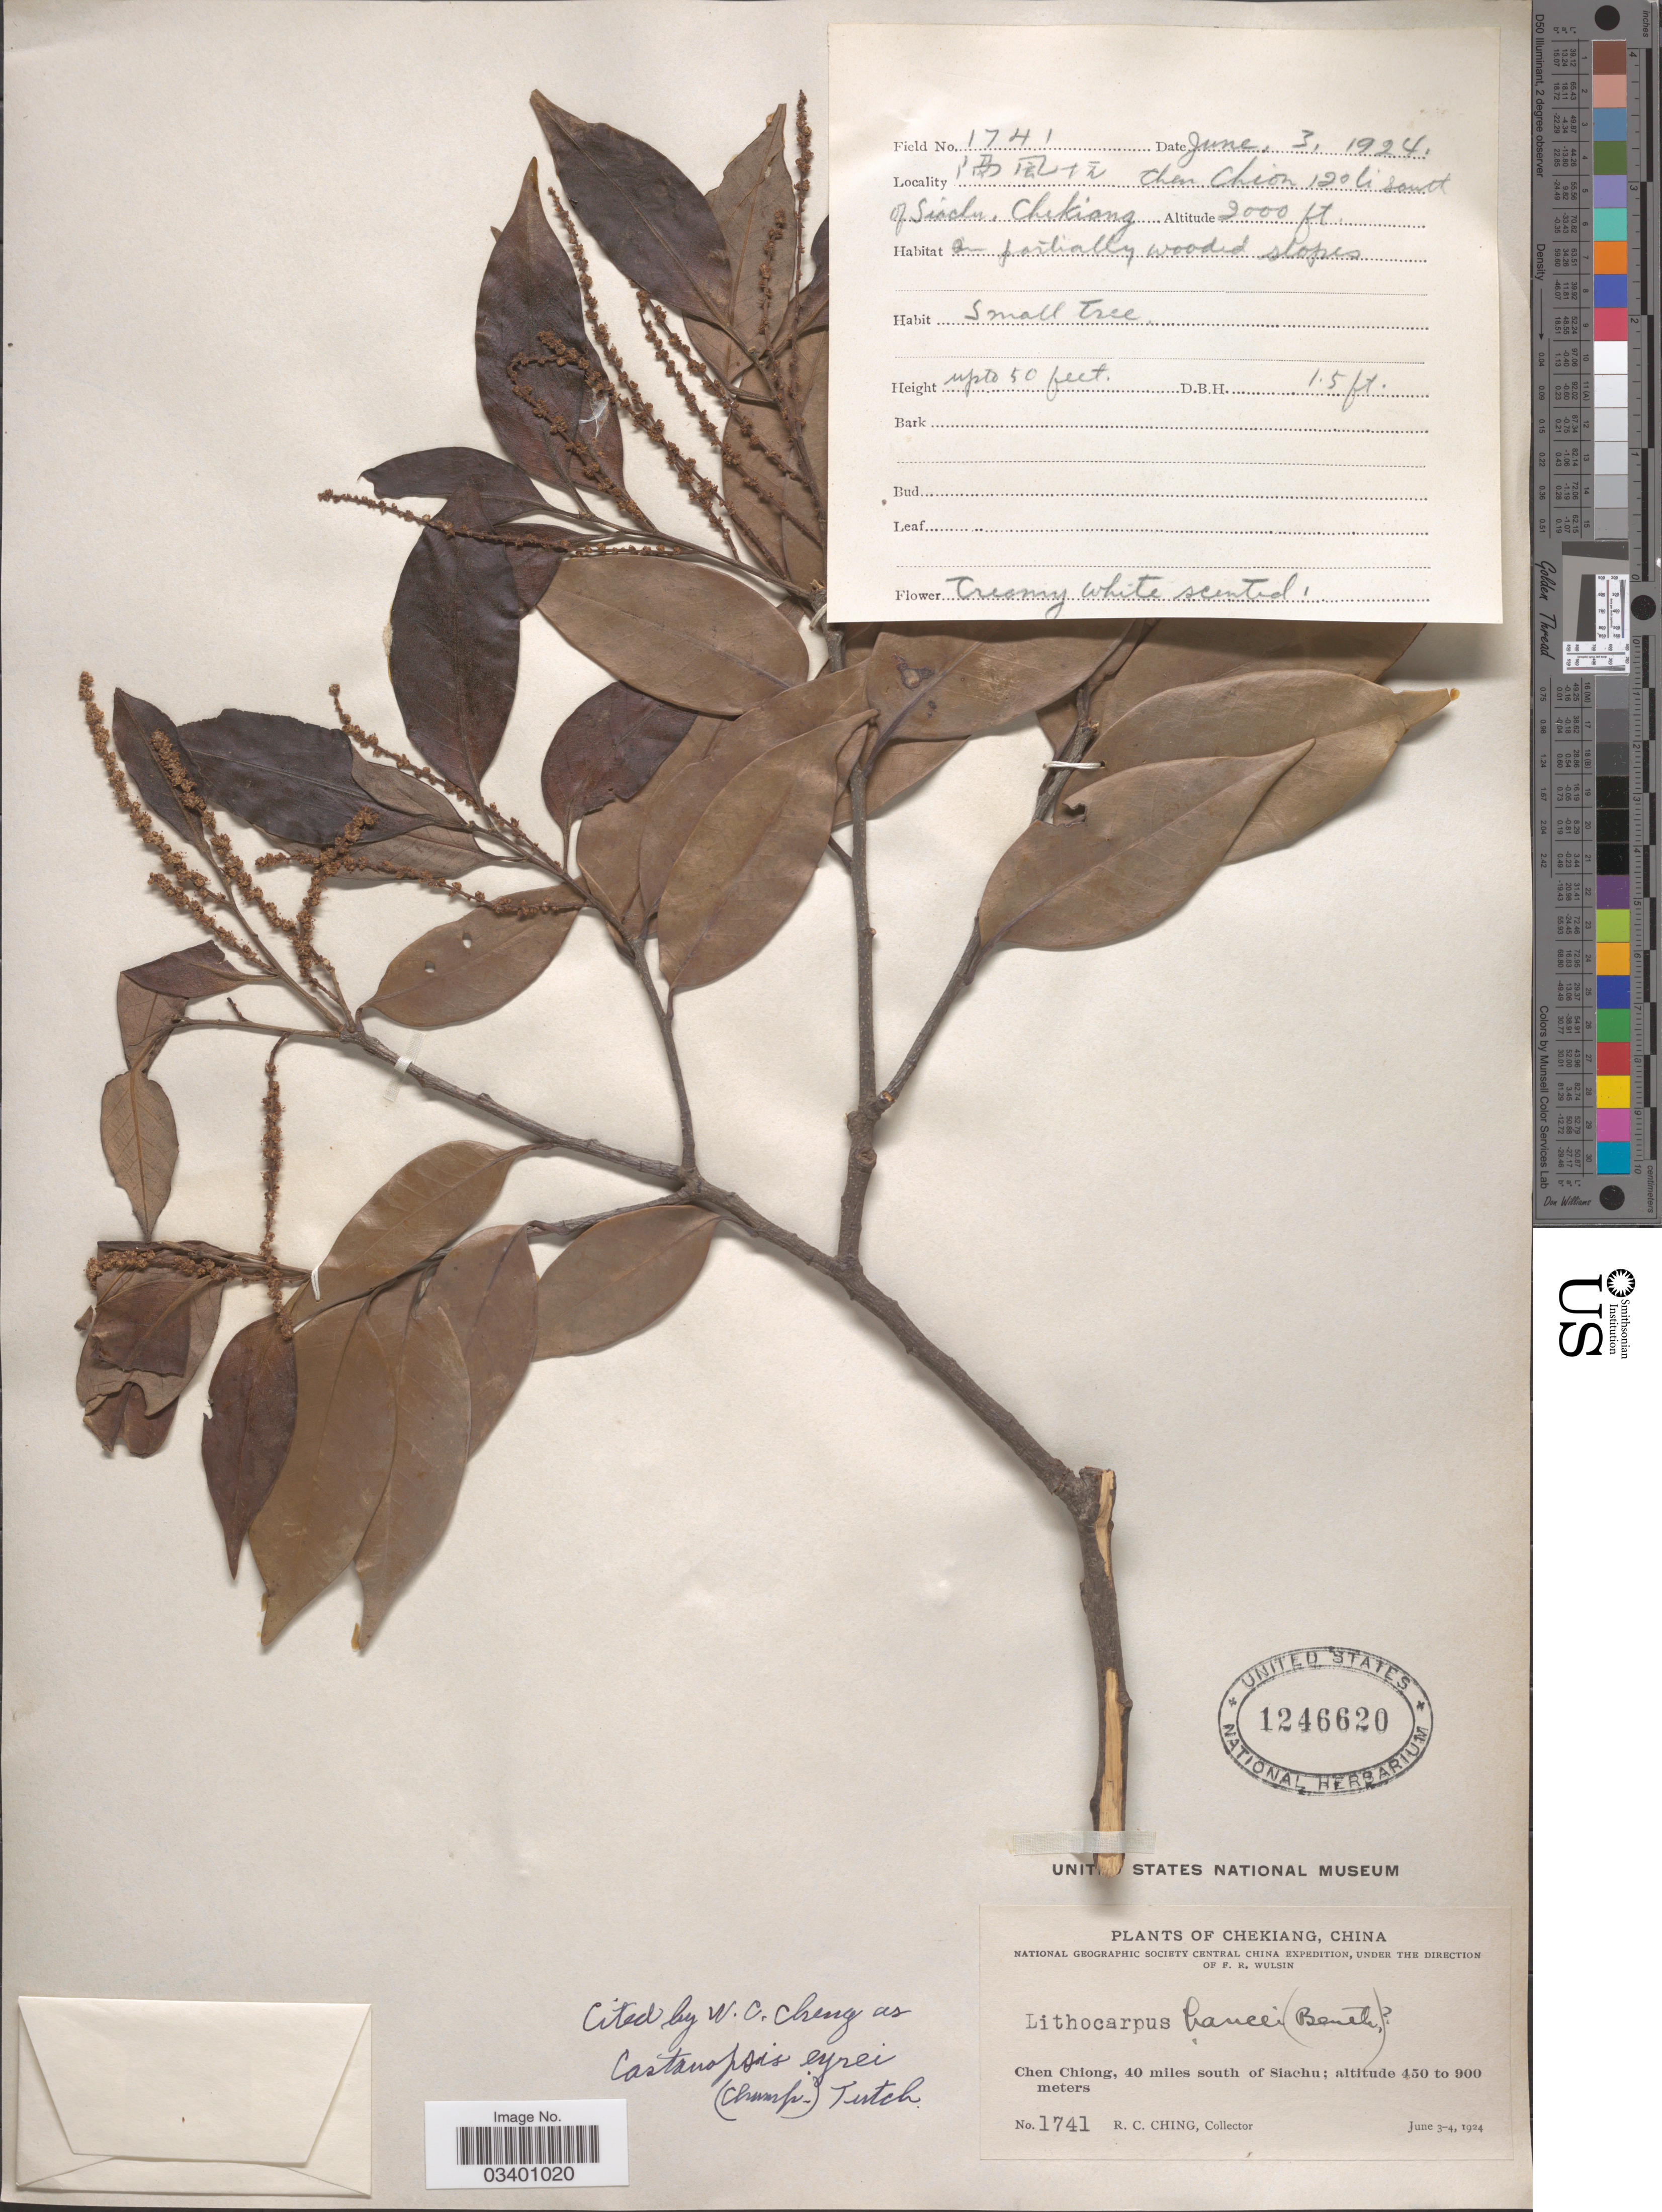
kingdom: Plantae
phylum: Tracheophyta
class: Magnoliopsida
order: Fagales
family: Fagaceae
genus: Castanopsis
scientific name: Castanopsis eyrei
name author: Tutcher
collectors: R. C. Ching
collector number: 1741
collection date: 1924-06-03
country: China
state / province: Zhejiang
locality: Chekiang. Chen Chiong, 40 miles south of Siachu.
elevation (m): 610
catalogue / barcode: US 1246620